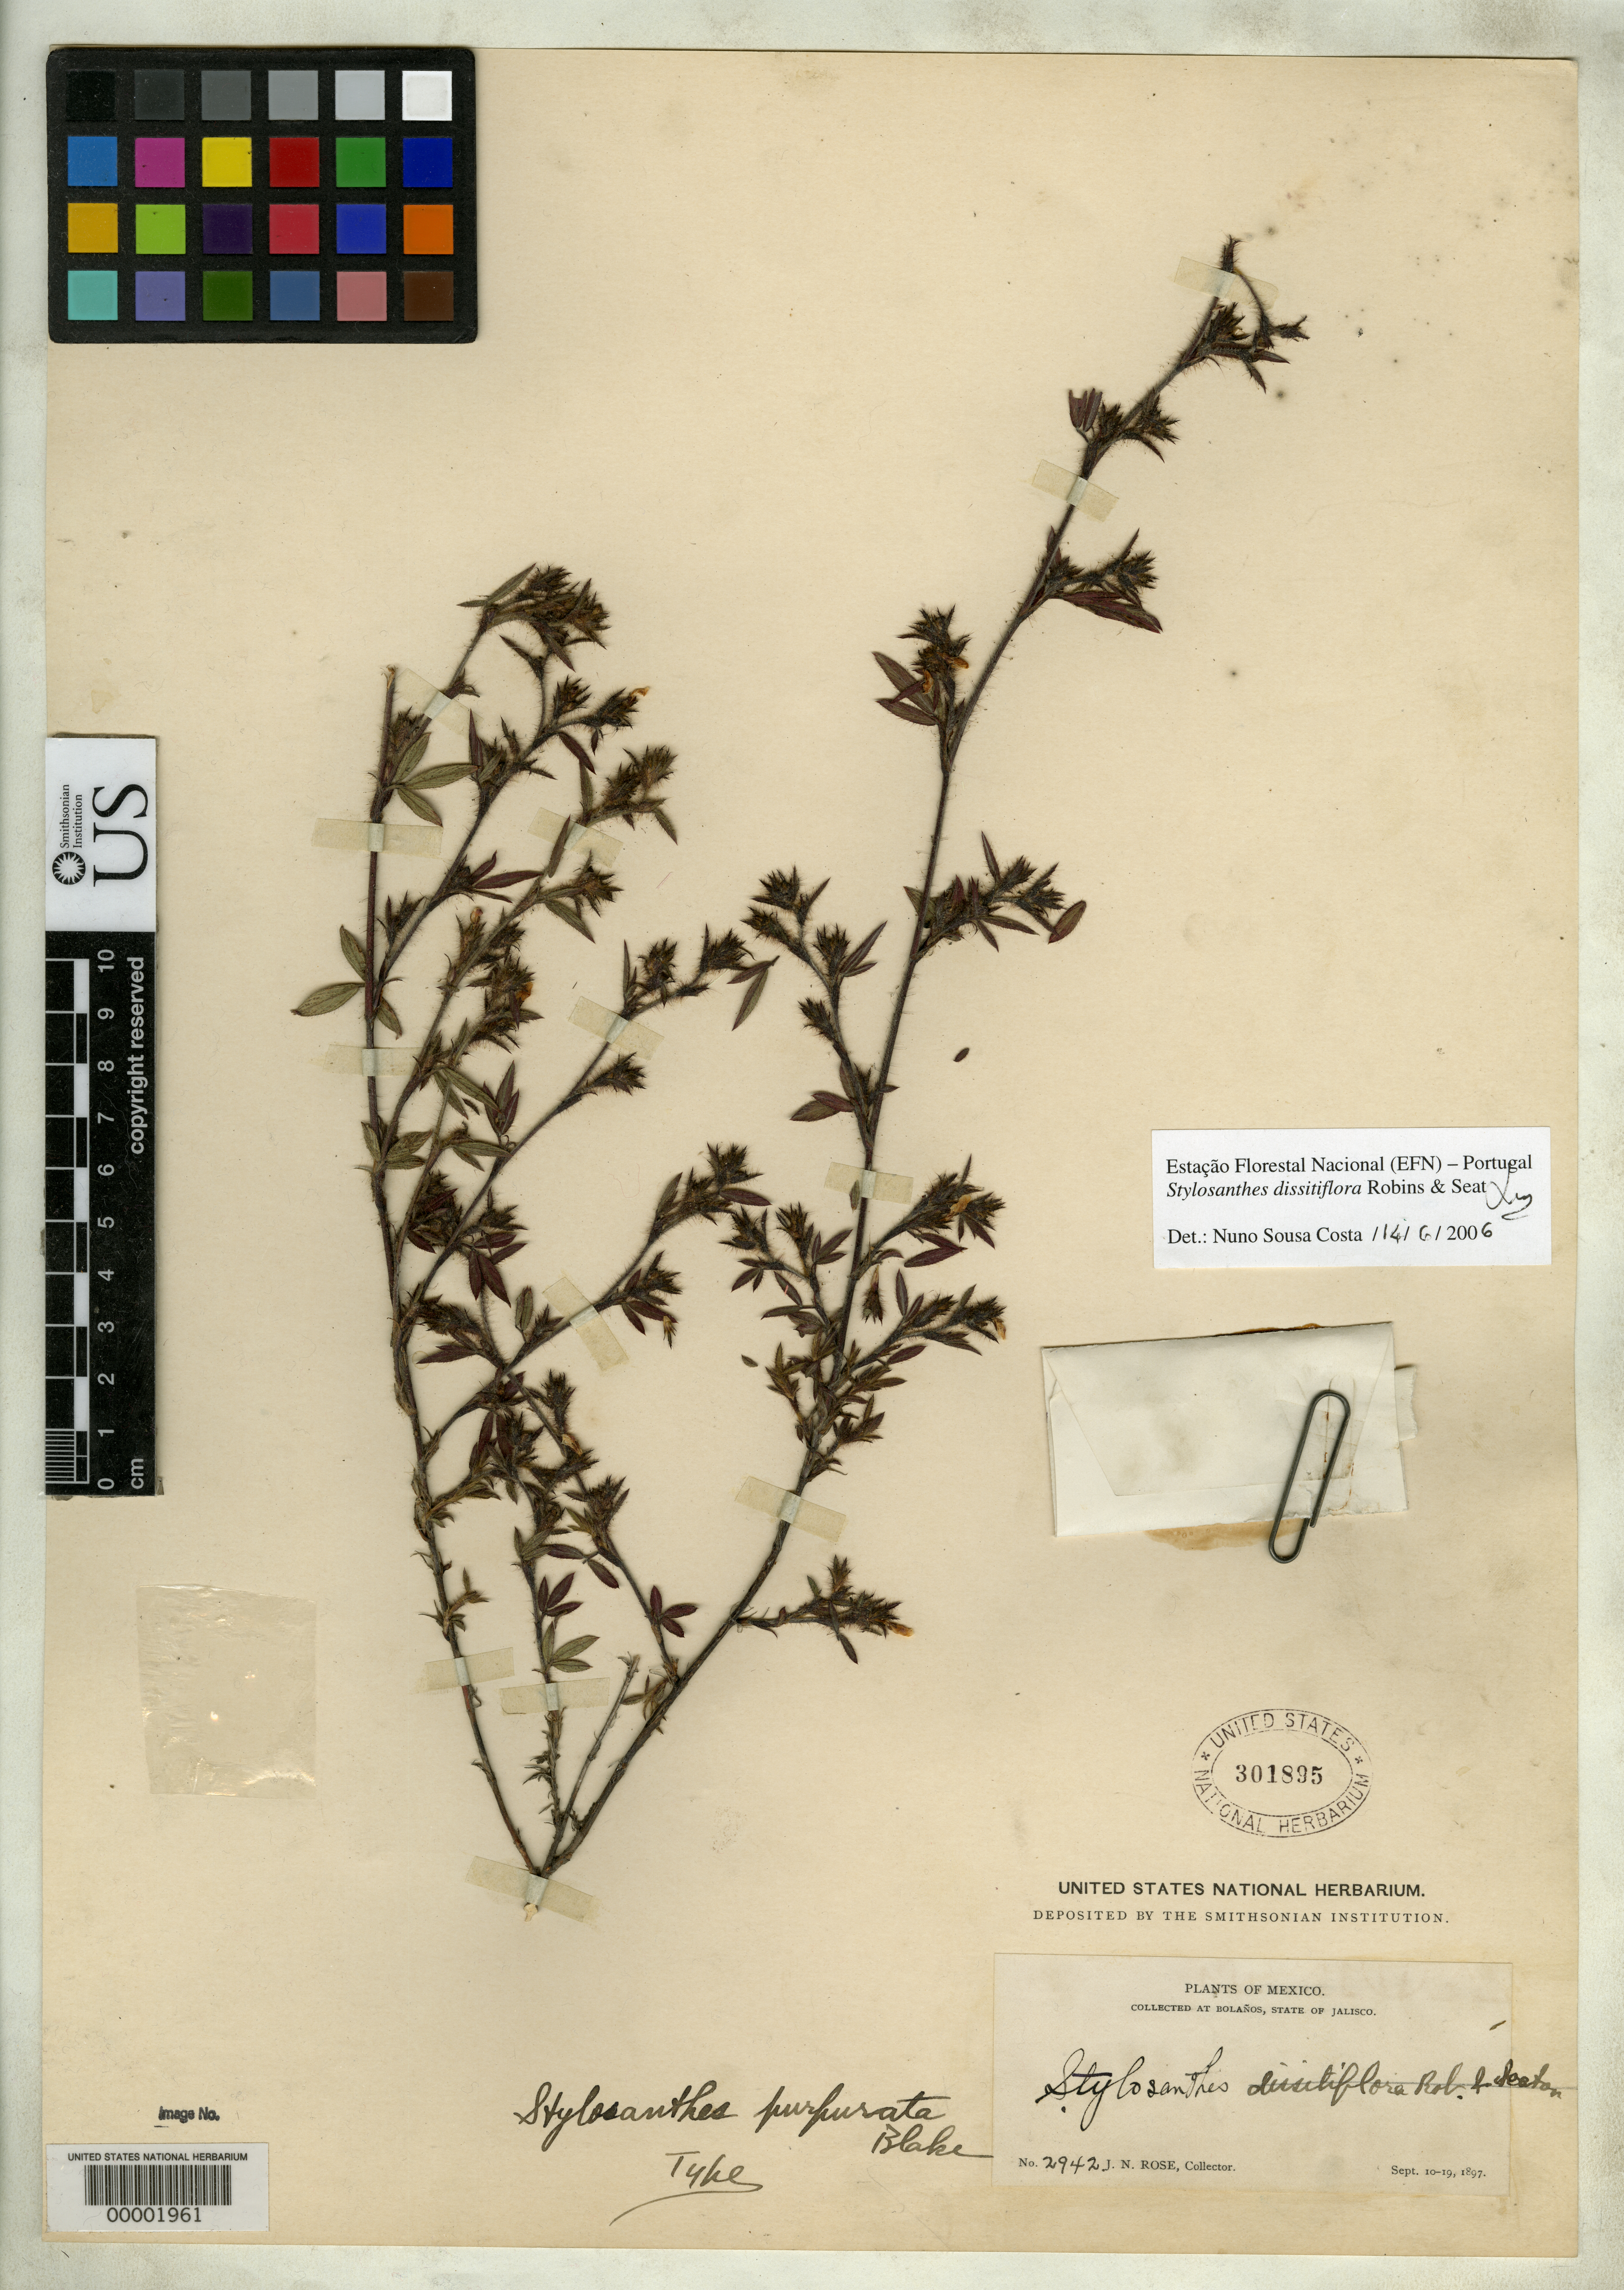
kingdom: Plantae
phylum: Tracheophyta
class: Magnoliopsida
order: Fabales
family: Fabaceae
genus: Stylosanthes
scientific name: Stylosanthes purpurata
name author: S.F. Blake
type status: Holotype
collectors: J. N. Rose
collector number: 2942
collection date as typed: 10 Sep 1897 to 19 Sep 1897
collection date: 1897-09-10/1897-09-19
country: Mexico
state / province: Jalisco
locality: Bolanos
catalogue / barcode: US 301895